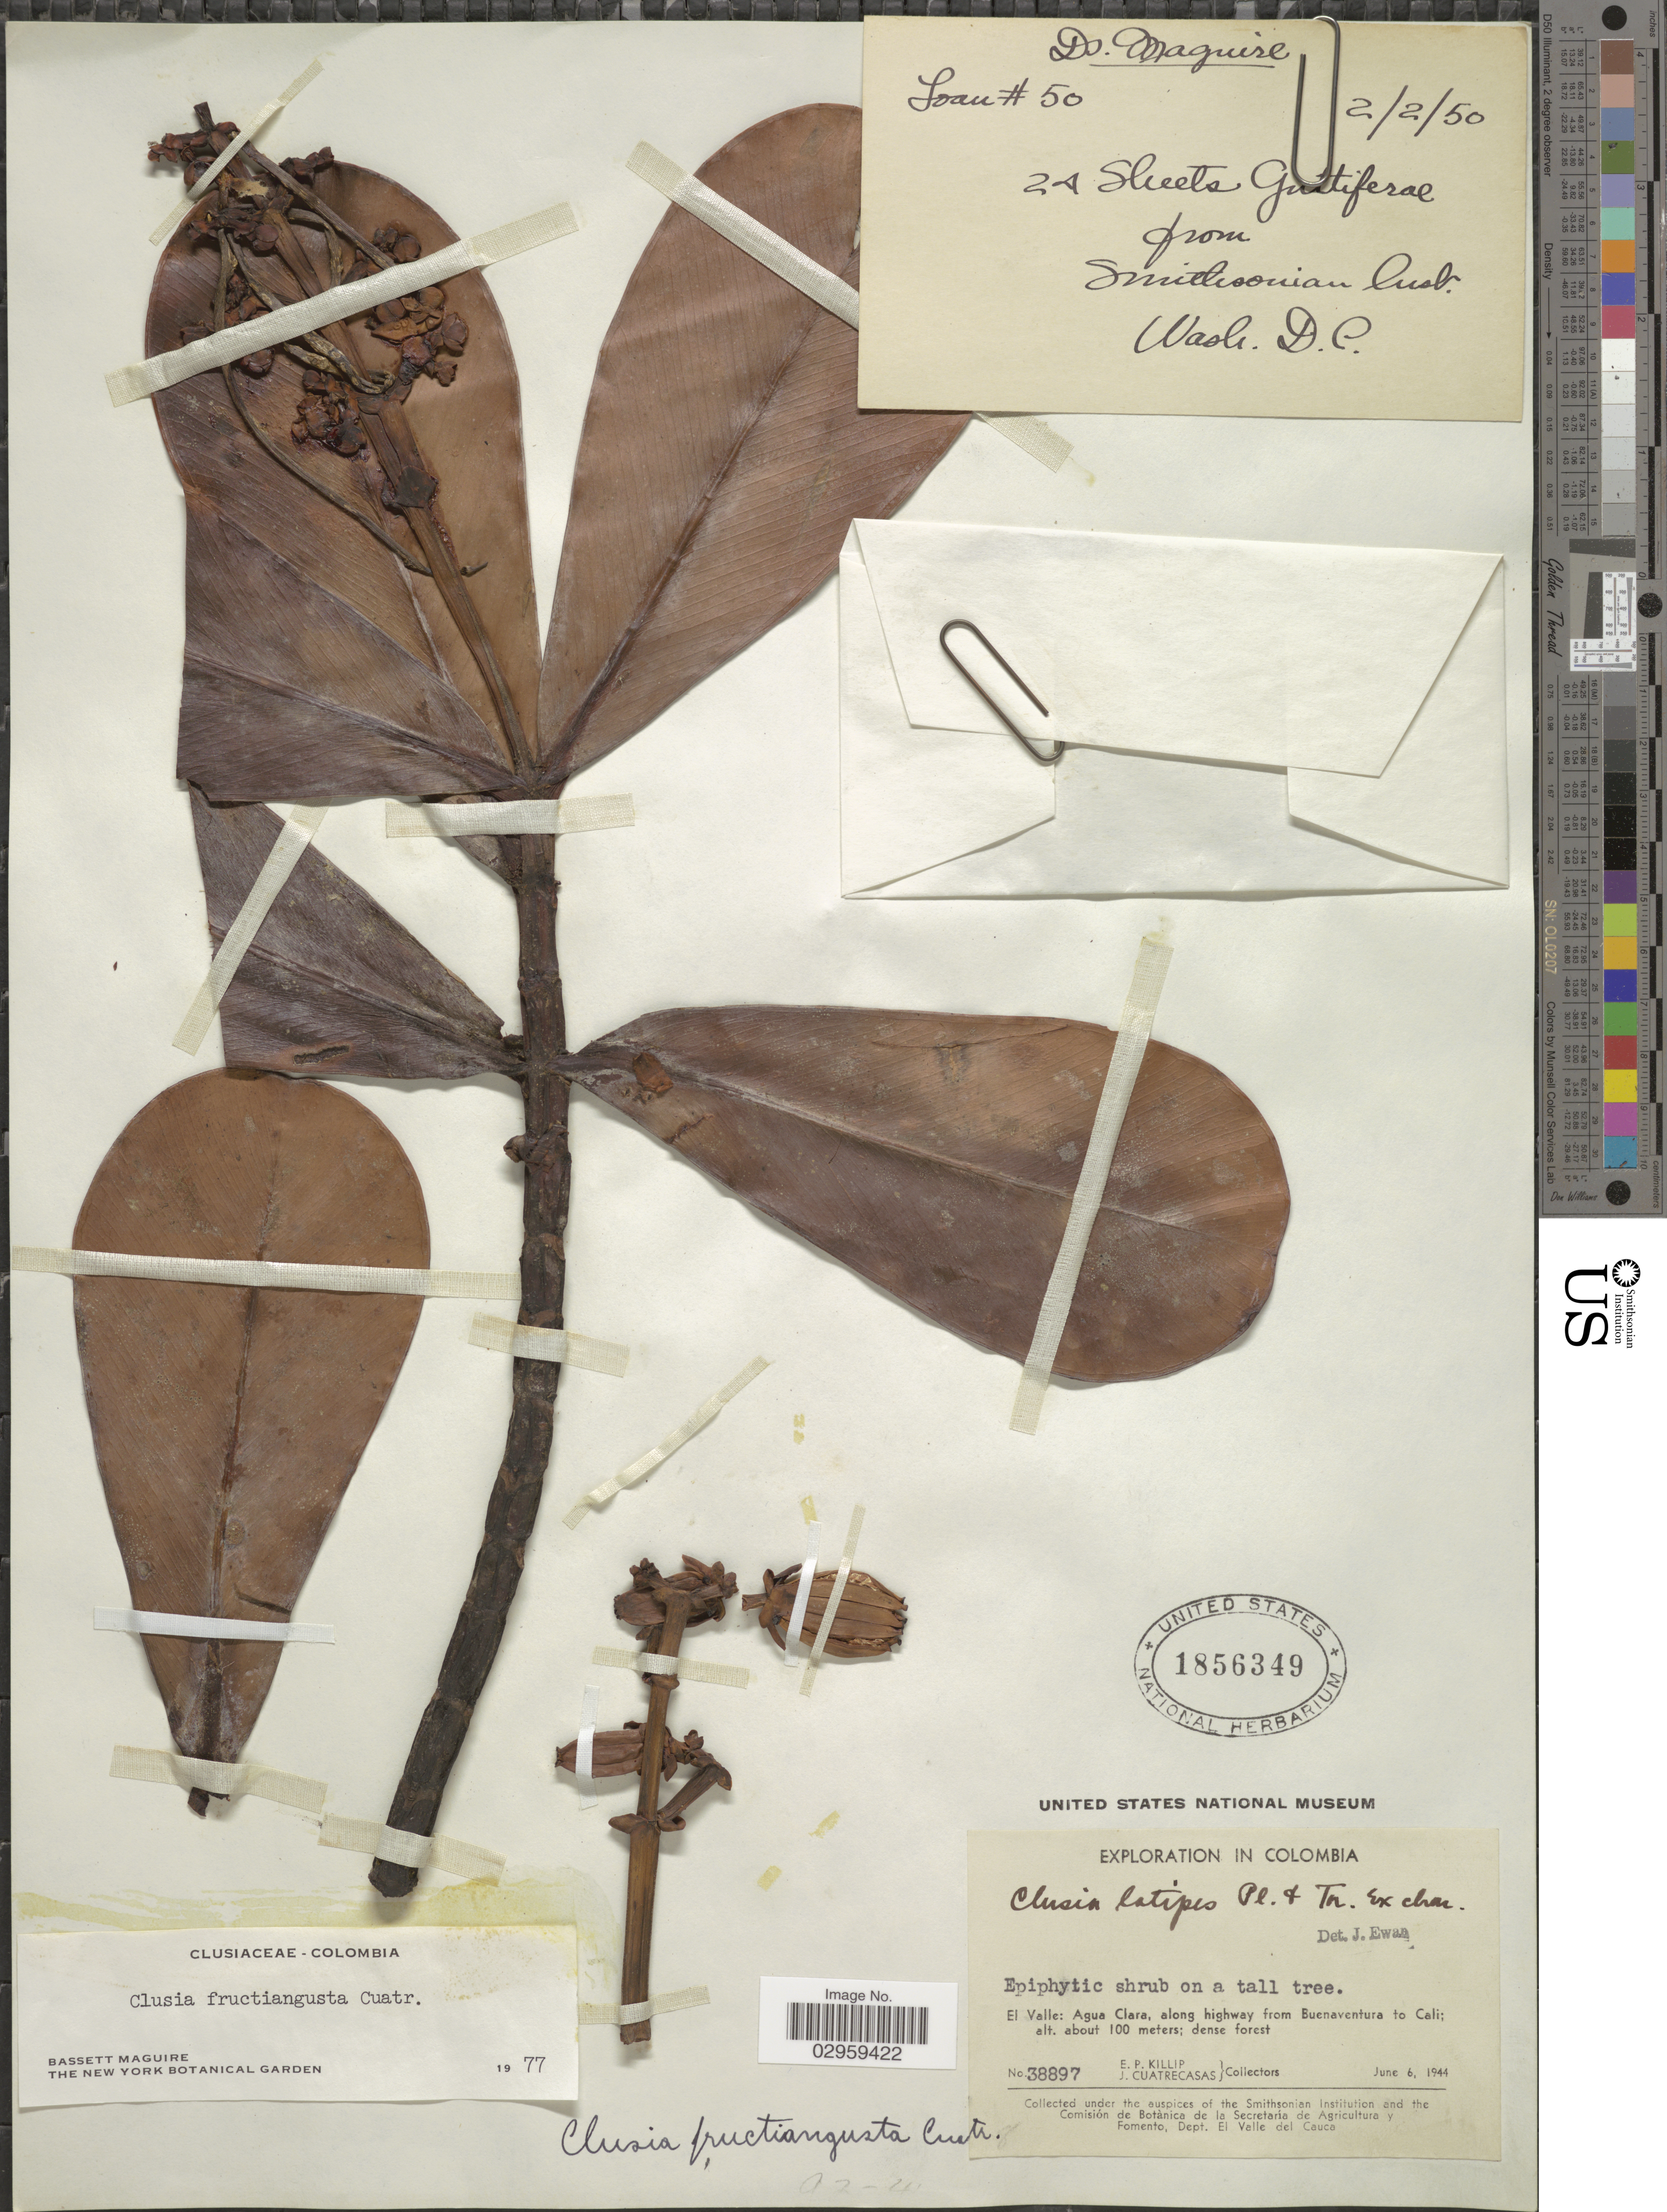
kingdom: Plantae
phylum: Tracheophyta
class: Magnoliopsida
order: Malpighiales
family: Clusiaceae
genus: Clusia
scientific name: Clusia fructiangusta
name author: Cuatrec.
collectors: E. P. Killip & J. Cuatrecasas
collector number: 38897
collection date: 1944-06-06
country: Colombia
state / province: Valle del Cauca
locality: El Valle: Agua Clara, along highway from Buenaventura to Cali.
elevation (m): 100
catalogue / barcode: US 1856349